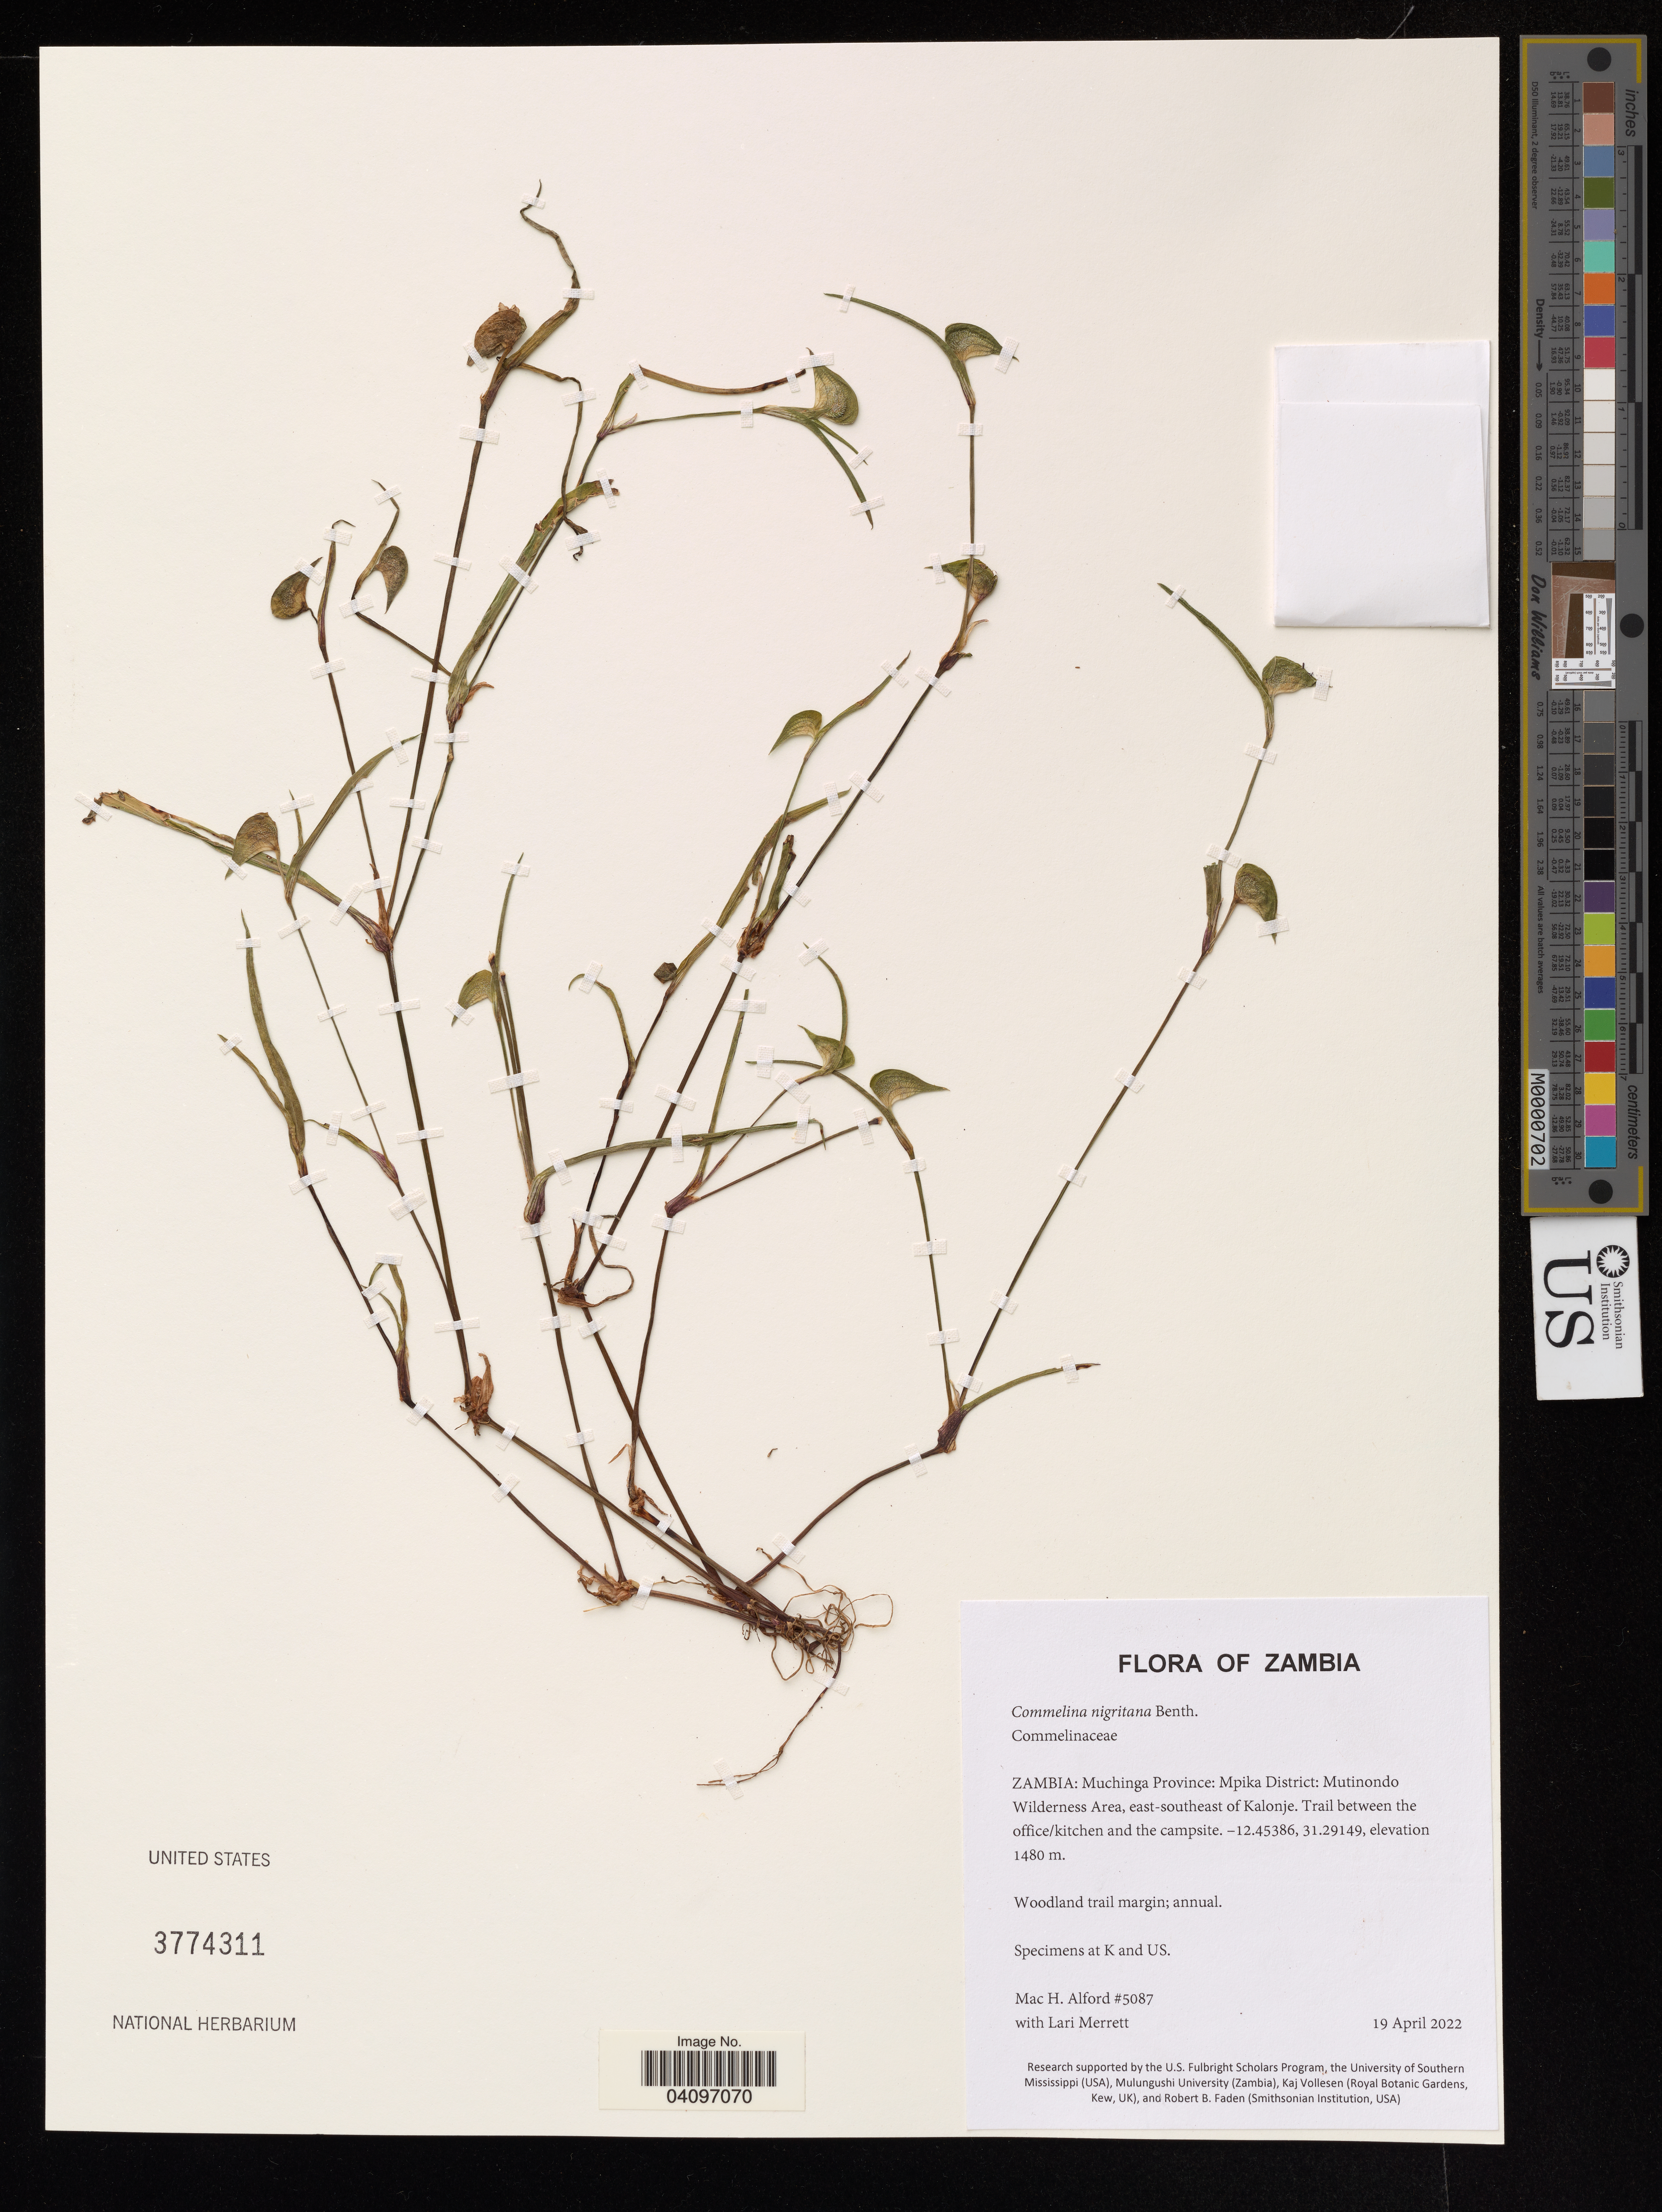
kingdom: Plantae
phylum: Tracheophyta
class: Liliopsida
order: Commelinales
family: Commelinaceae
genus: Commelina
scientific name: Commelina nigritana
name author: Benth.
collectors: M. H. Alford & L. Merrett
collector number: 5087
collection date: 2022-04-19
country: Zambia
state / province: Muchinga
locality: Mpika District: Mutinondo Wilderness Area, east-southeast of Kalonje. Trail between the office/kitchen and the campsite.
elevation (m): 1480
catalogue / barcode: US 3774311